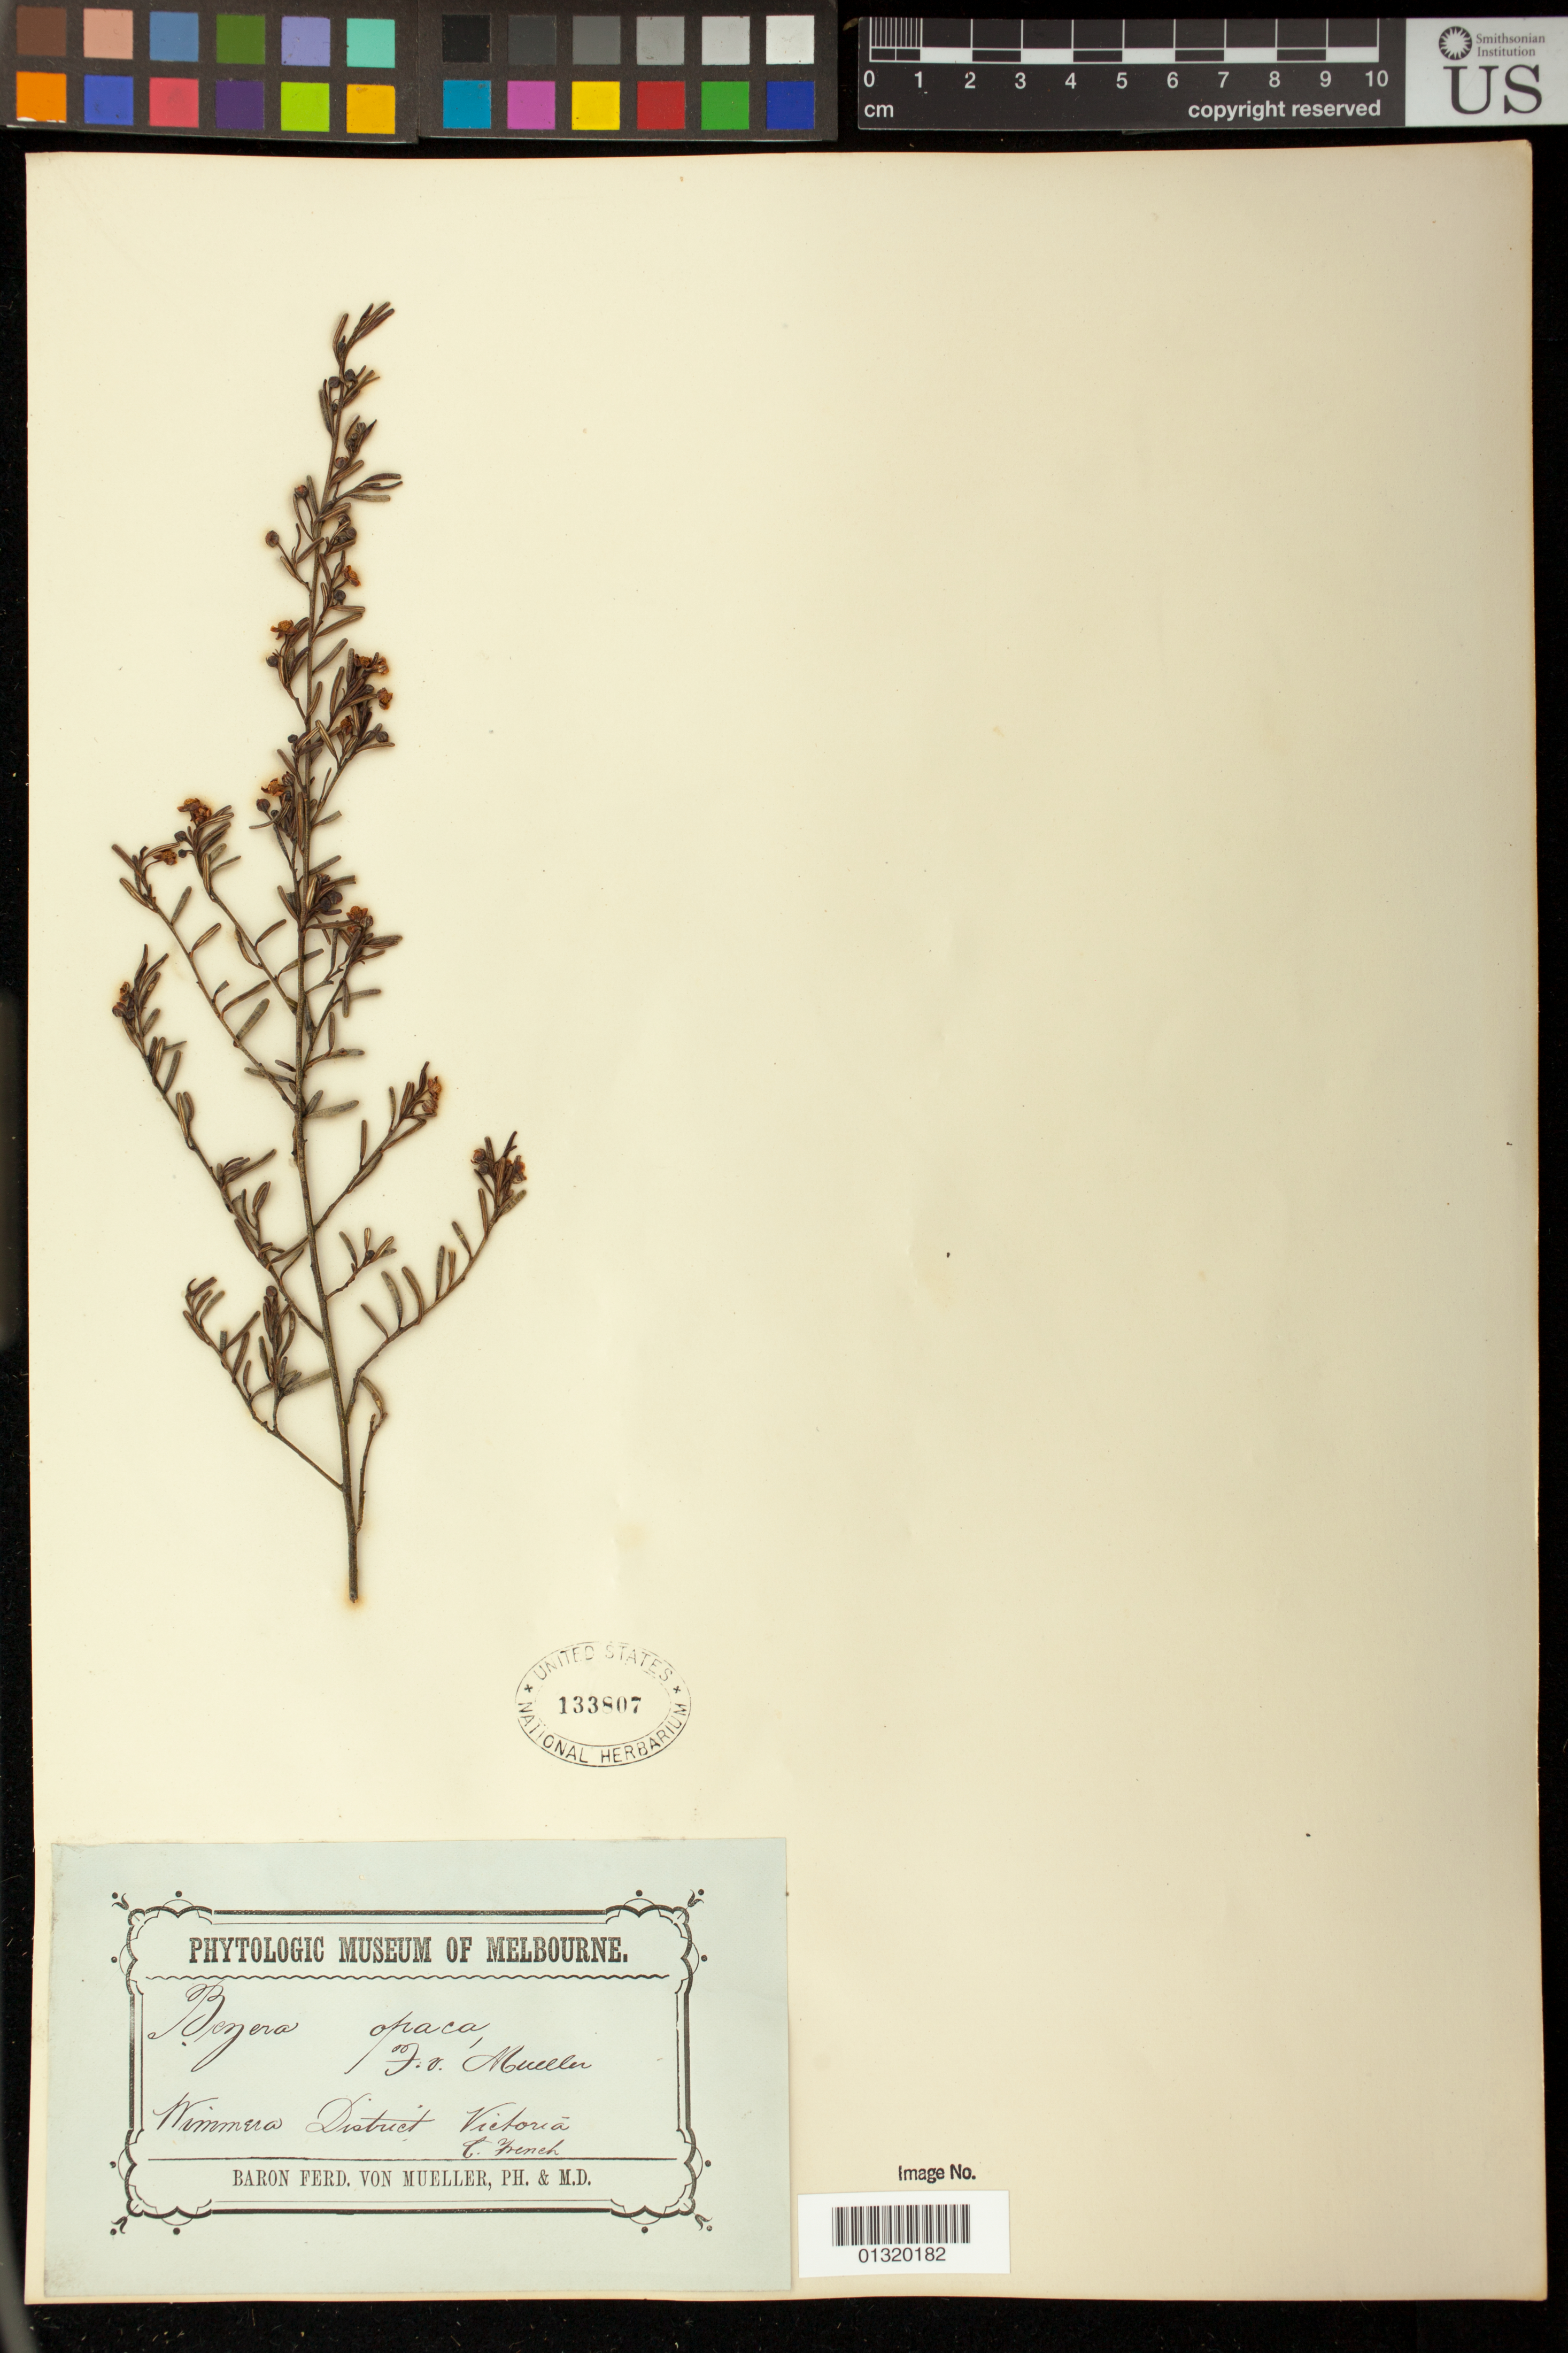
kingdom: Plantae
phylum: Tracheophyta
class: Magnoliopsida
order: Malpighiales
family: Euphorbiaceae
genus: Beyeria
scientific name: Beyeria opaca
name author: F. Muell.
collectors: C. French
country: Australia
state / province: Victoria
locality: Wimmera District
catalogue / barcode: US 133807